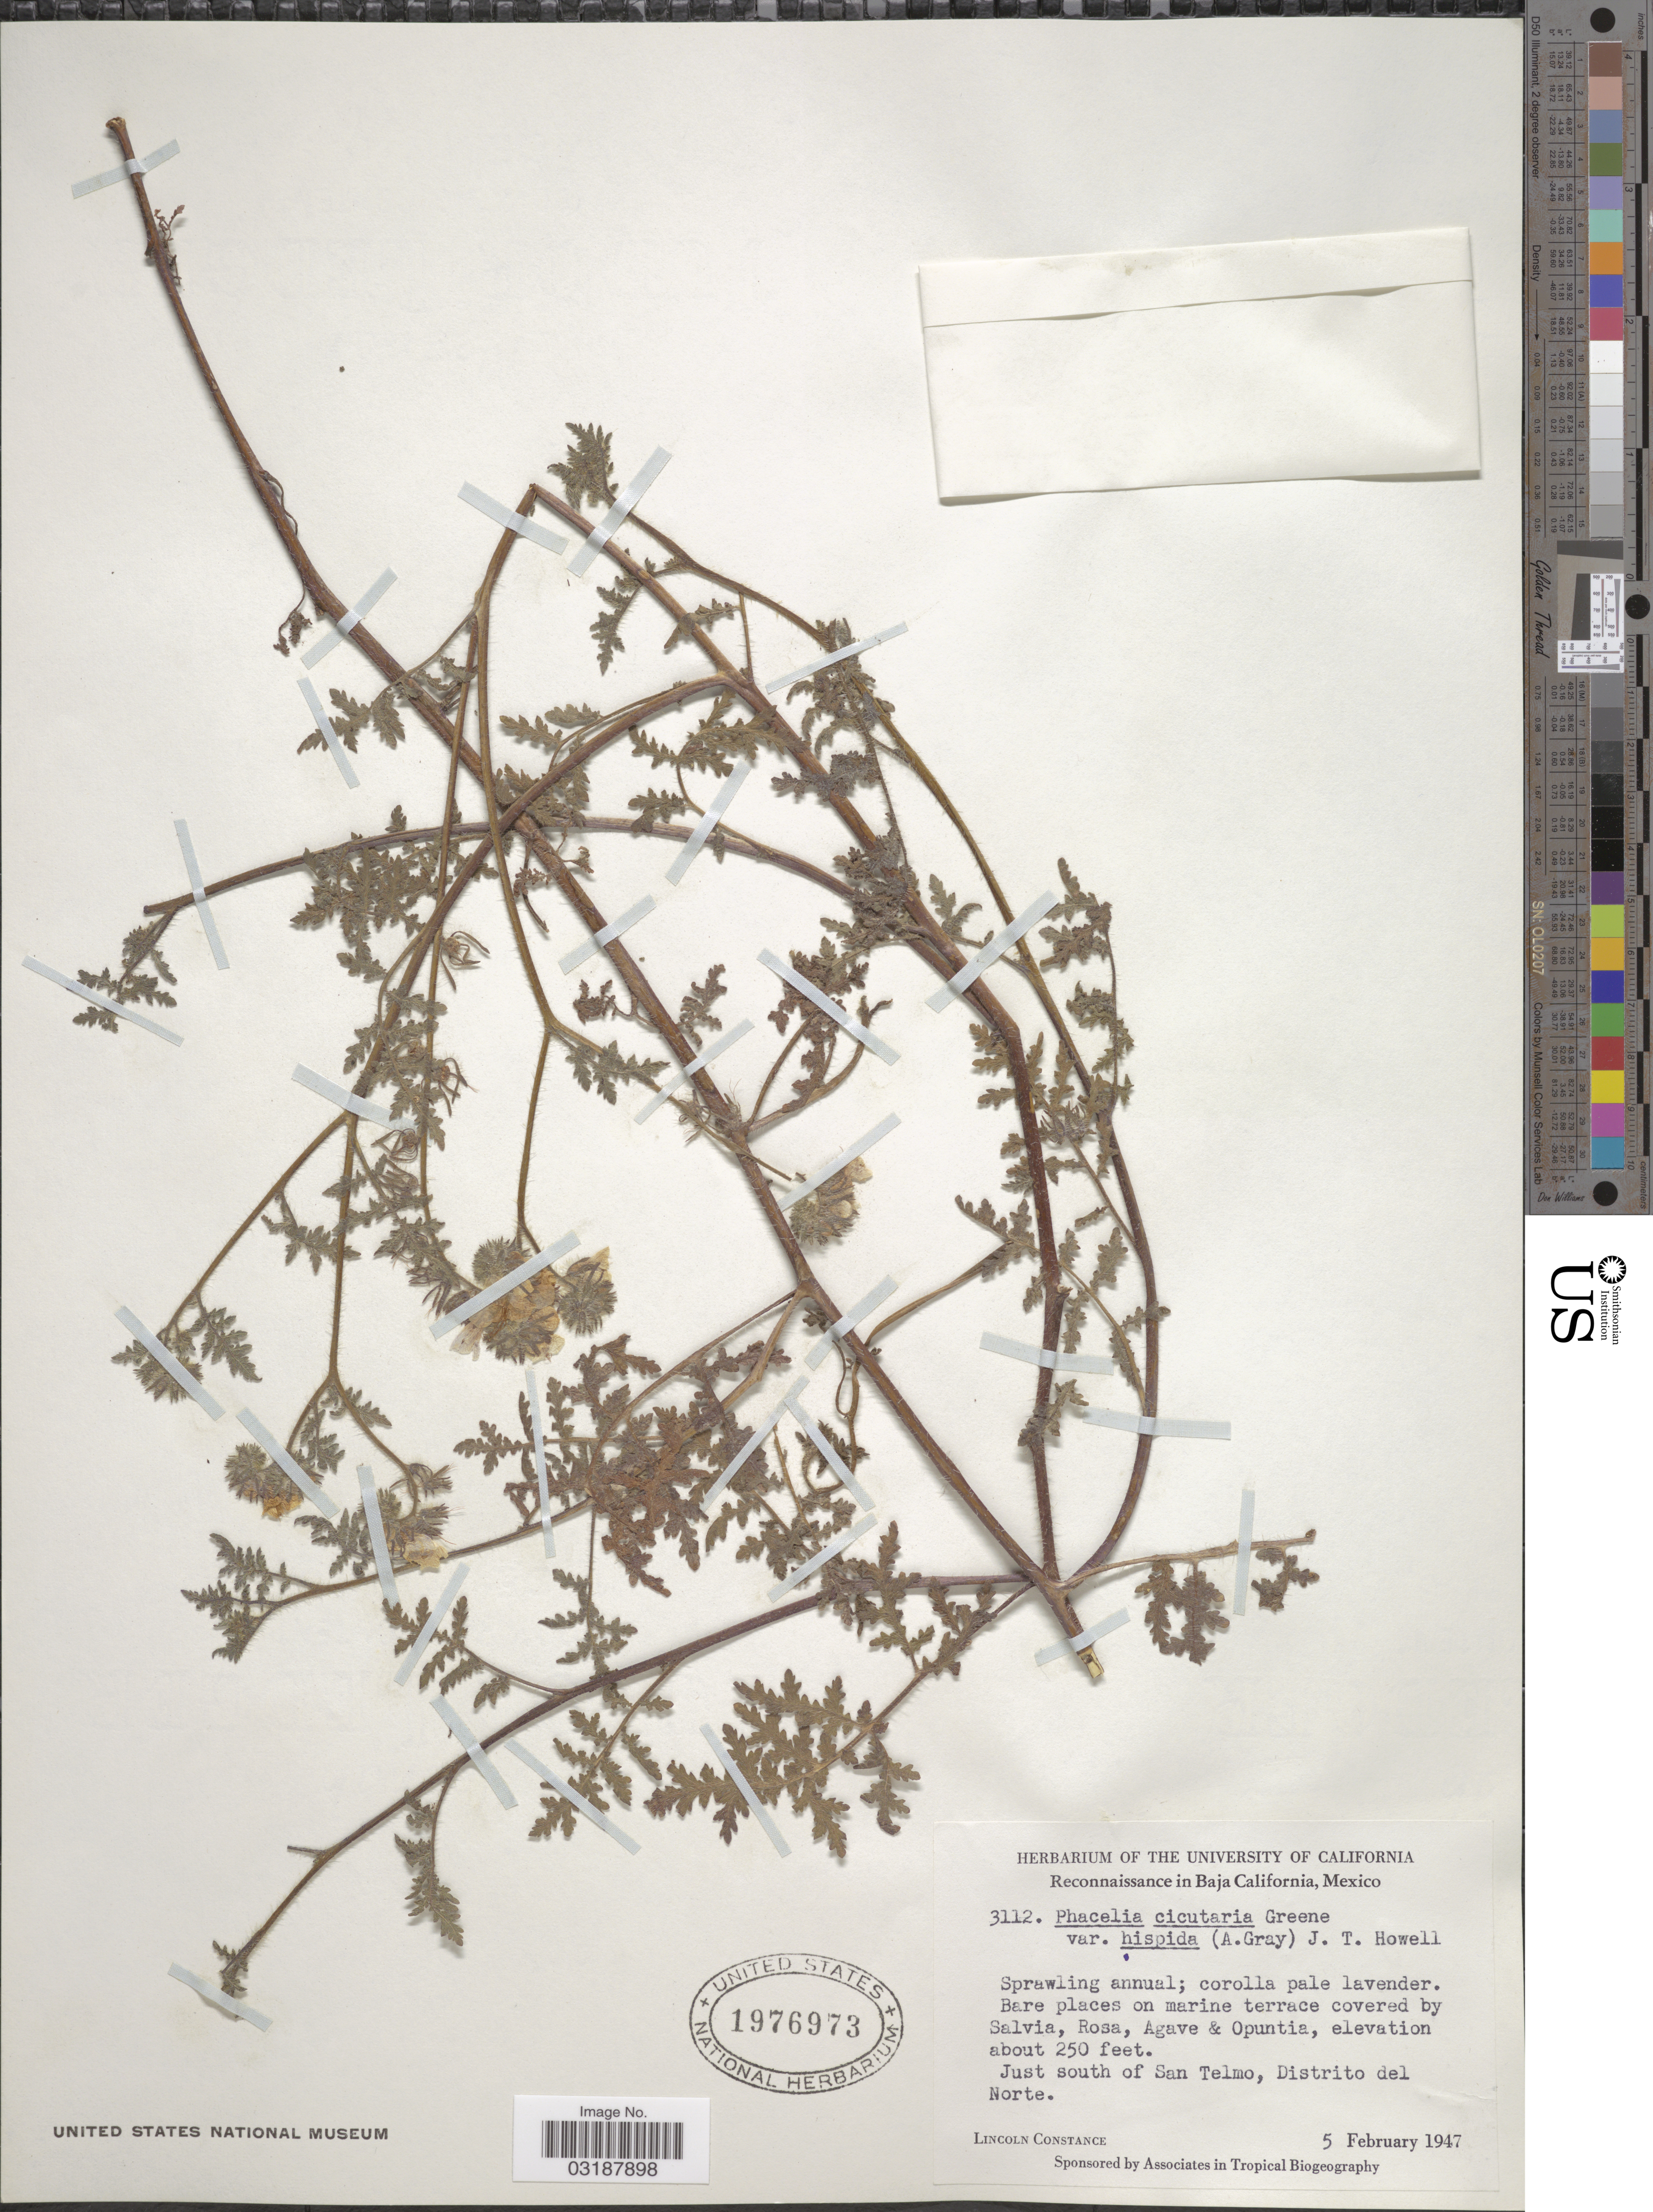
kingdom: Plantae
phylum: Tracheophyta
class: Magnoliopsida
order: Boraginales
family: Hydrophyllaceae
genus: Phacelia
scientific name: Phacelia cicutaria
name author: Greene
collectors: L. Constance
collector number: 3112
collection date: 1947-02-05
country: Mexico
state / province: Baja California Norte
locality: Just south of San Telmo, Distrito del Norte.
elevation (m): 76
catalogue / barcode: US 1976973